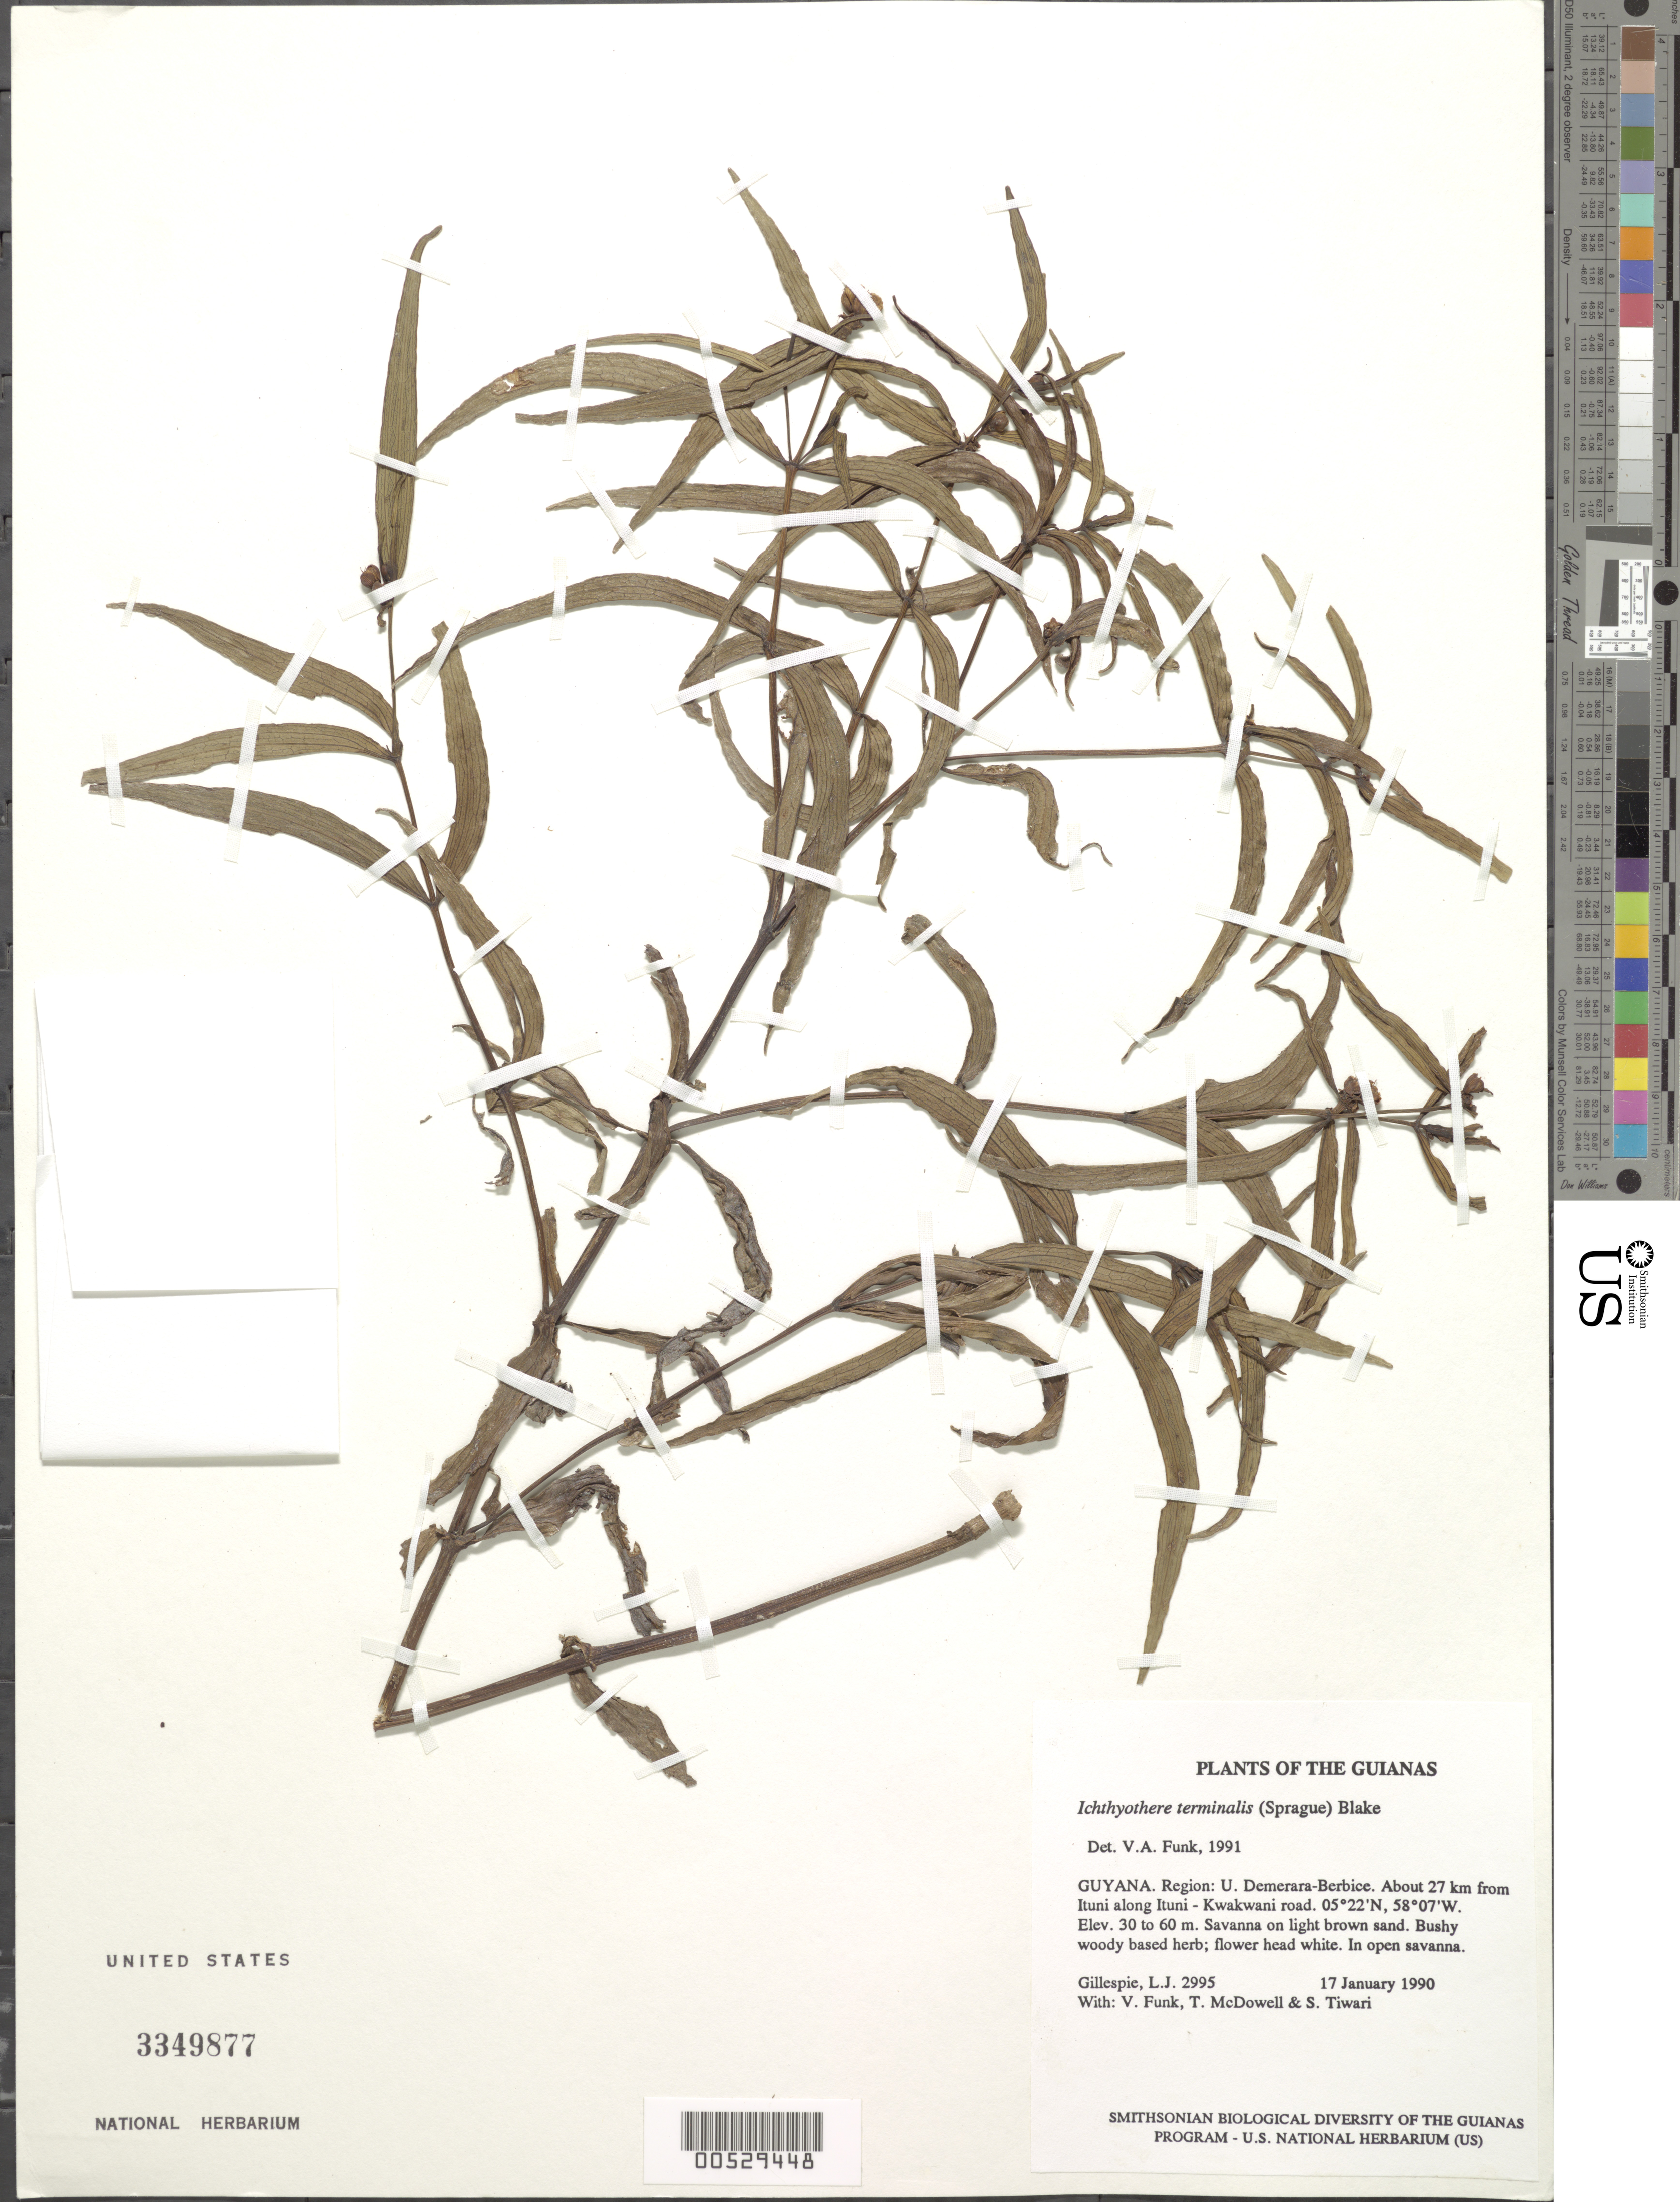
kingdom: Plantae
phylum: Tracheophyta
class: Magnoliopsida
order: Asterales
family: Asteraceae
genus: Ichthyothere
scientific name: Ichthyothere terminalis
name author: (Spreng.) S.F. Blake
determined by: Funk, Vicki A., (BOT), Smithsonian Institution - National Museum of Natural History (UNITED STATES)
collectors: L. J. Gillespie, V. Funk, T. McDowell & S. Tiwari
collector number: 2995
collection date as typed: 17 January 1990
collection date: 1990-01-17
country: Guyana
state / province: U. Demerara-Berbice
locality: About 27 km from Ituni along Ituni - Kwakwani road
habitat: Savanna on light brown sand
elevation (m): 30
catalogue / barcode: US 3349877